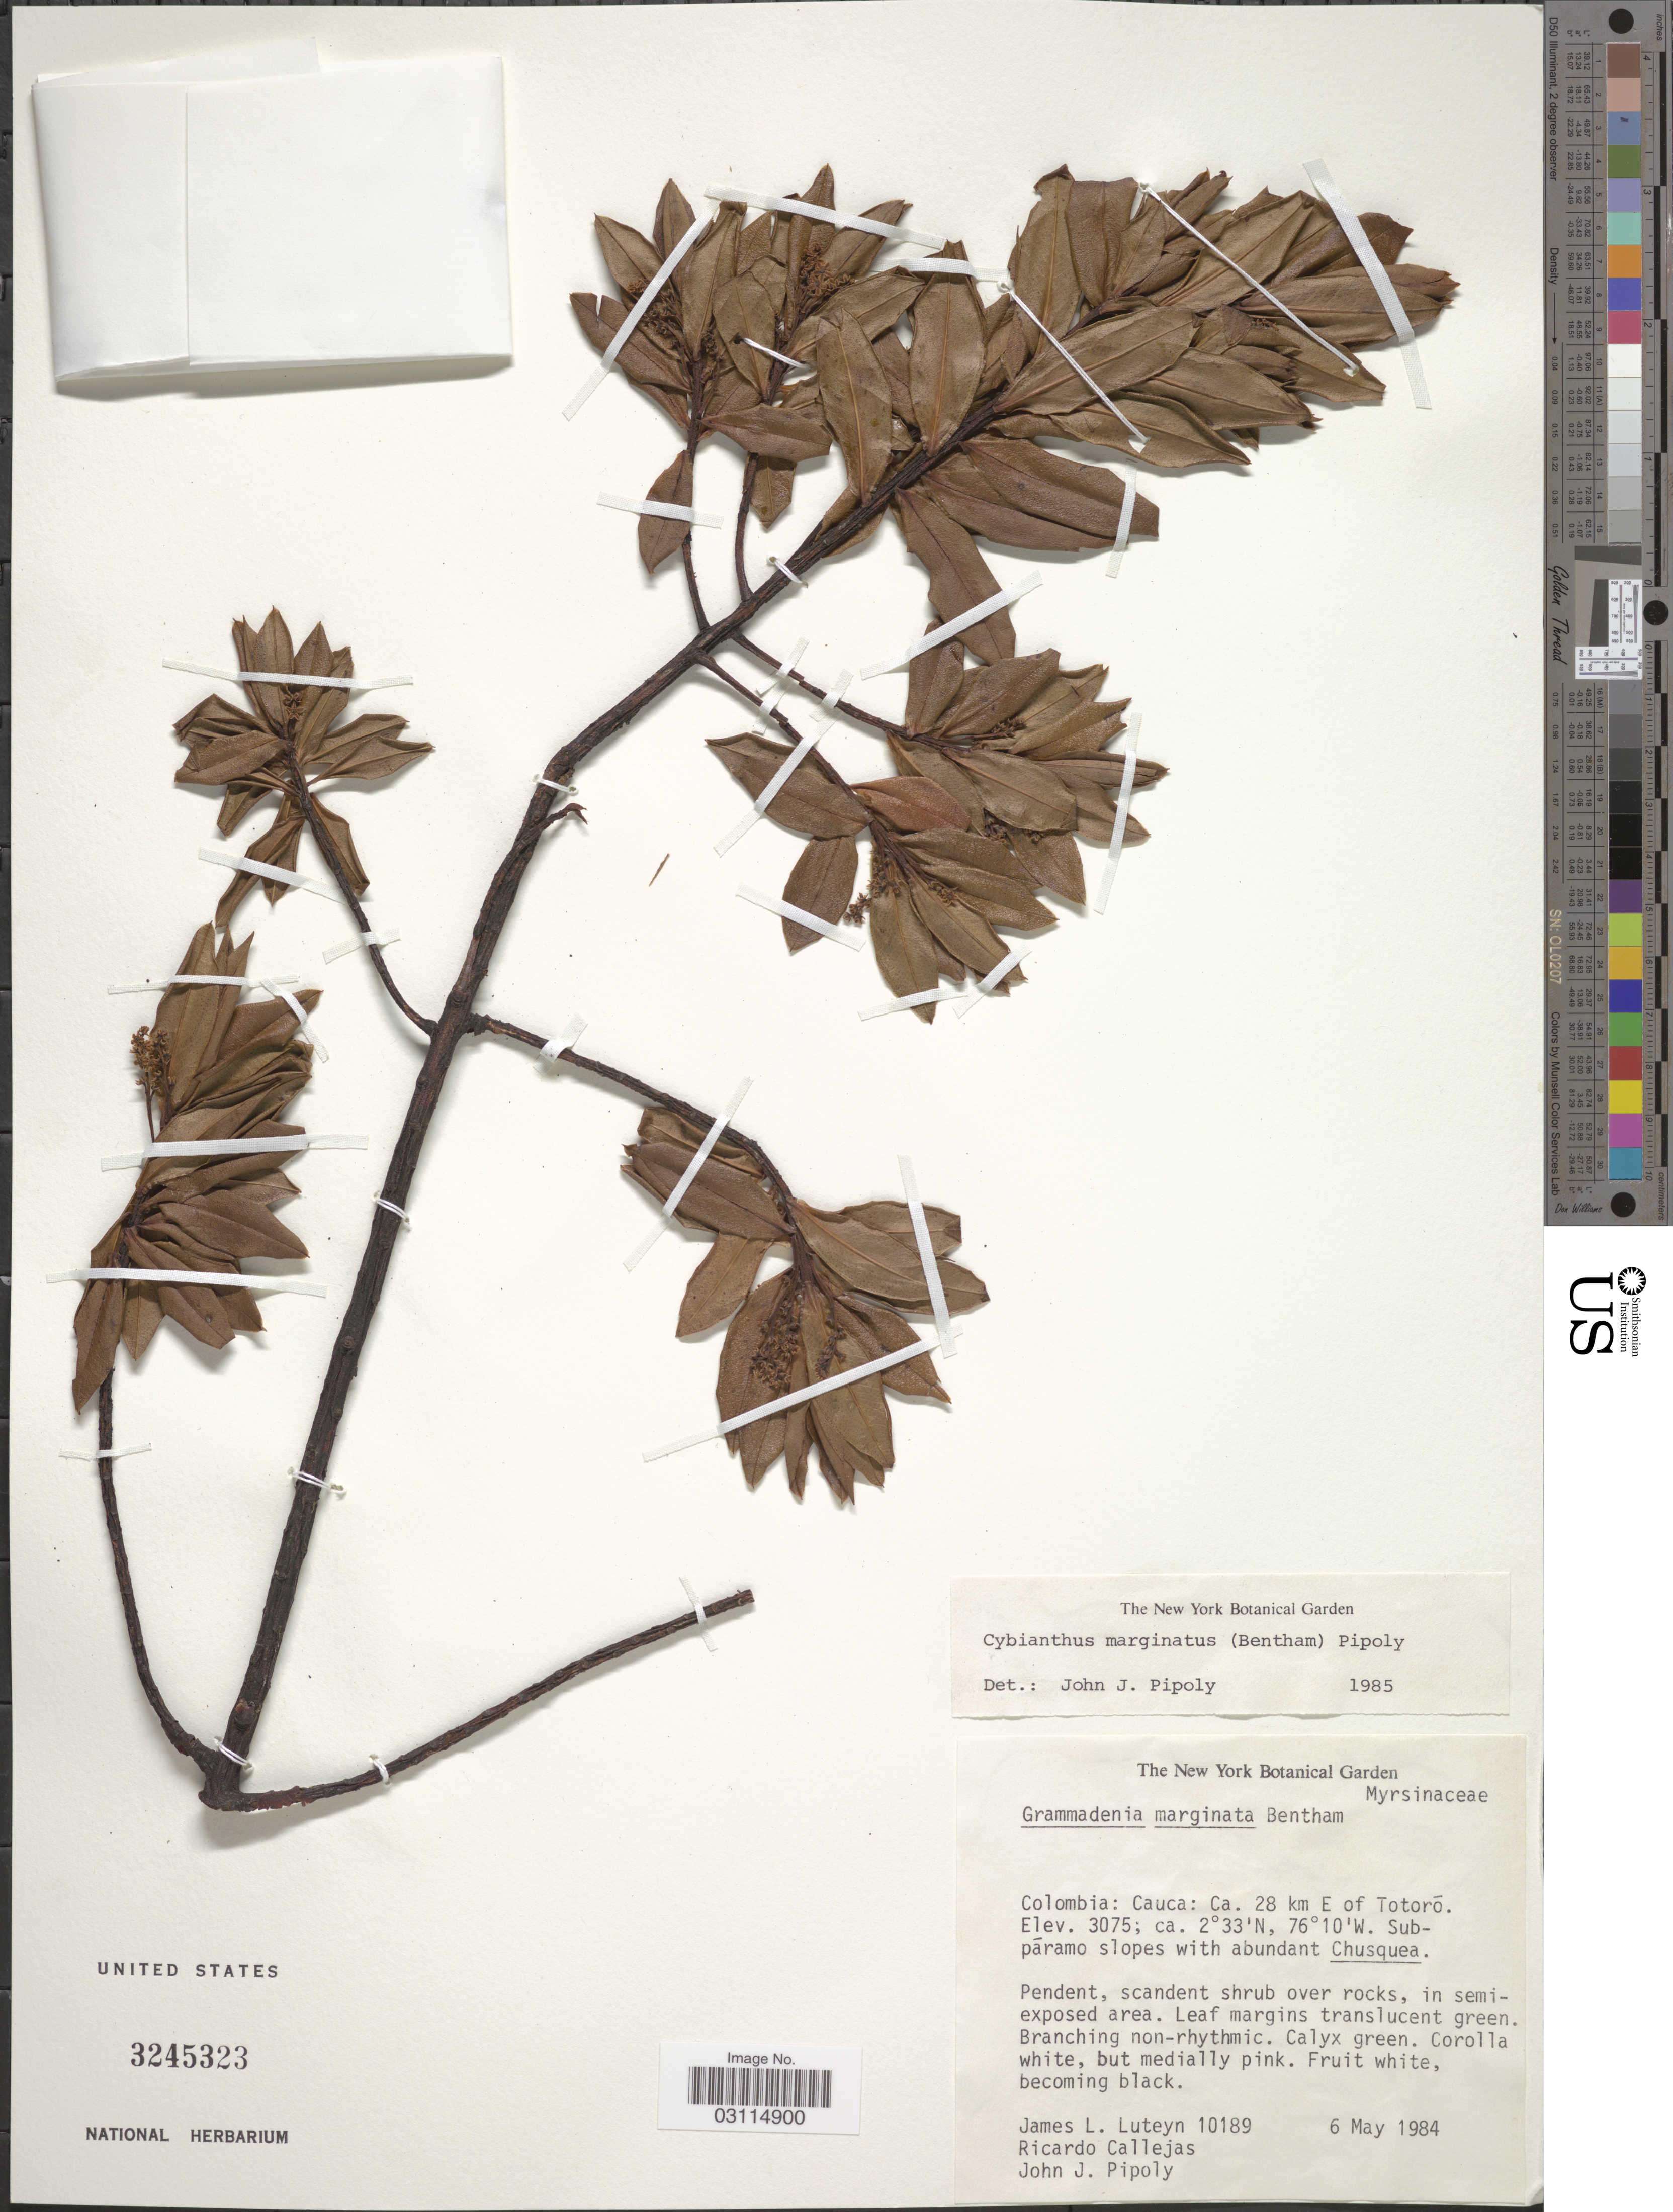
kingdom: Plantae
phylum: Tracheophyta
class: Magnoliopsida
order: Ericales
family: Primulaceae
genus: Cybianthus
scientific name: Cybianthus marginatus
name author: (Benth.) Pipoly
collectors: J. Luteyn, R. Callejas & J. J. Pipoly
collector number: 10189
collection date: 1984-05-06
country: Colombia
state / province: Cauca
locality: Ca. 28 km E of Totoró.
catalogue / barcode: US 3245323